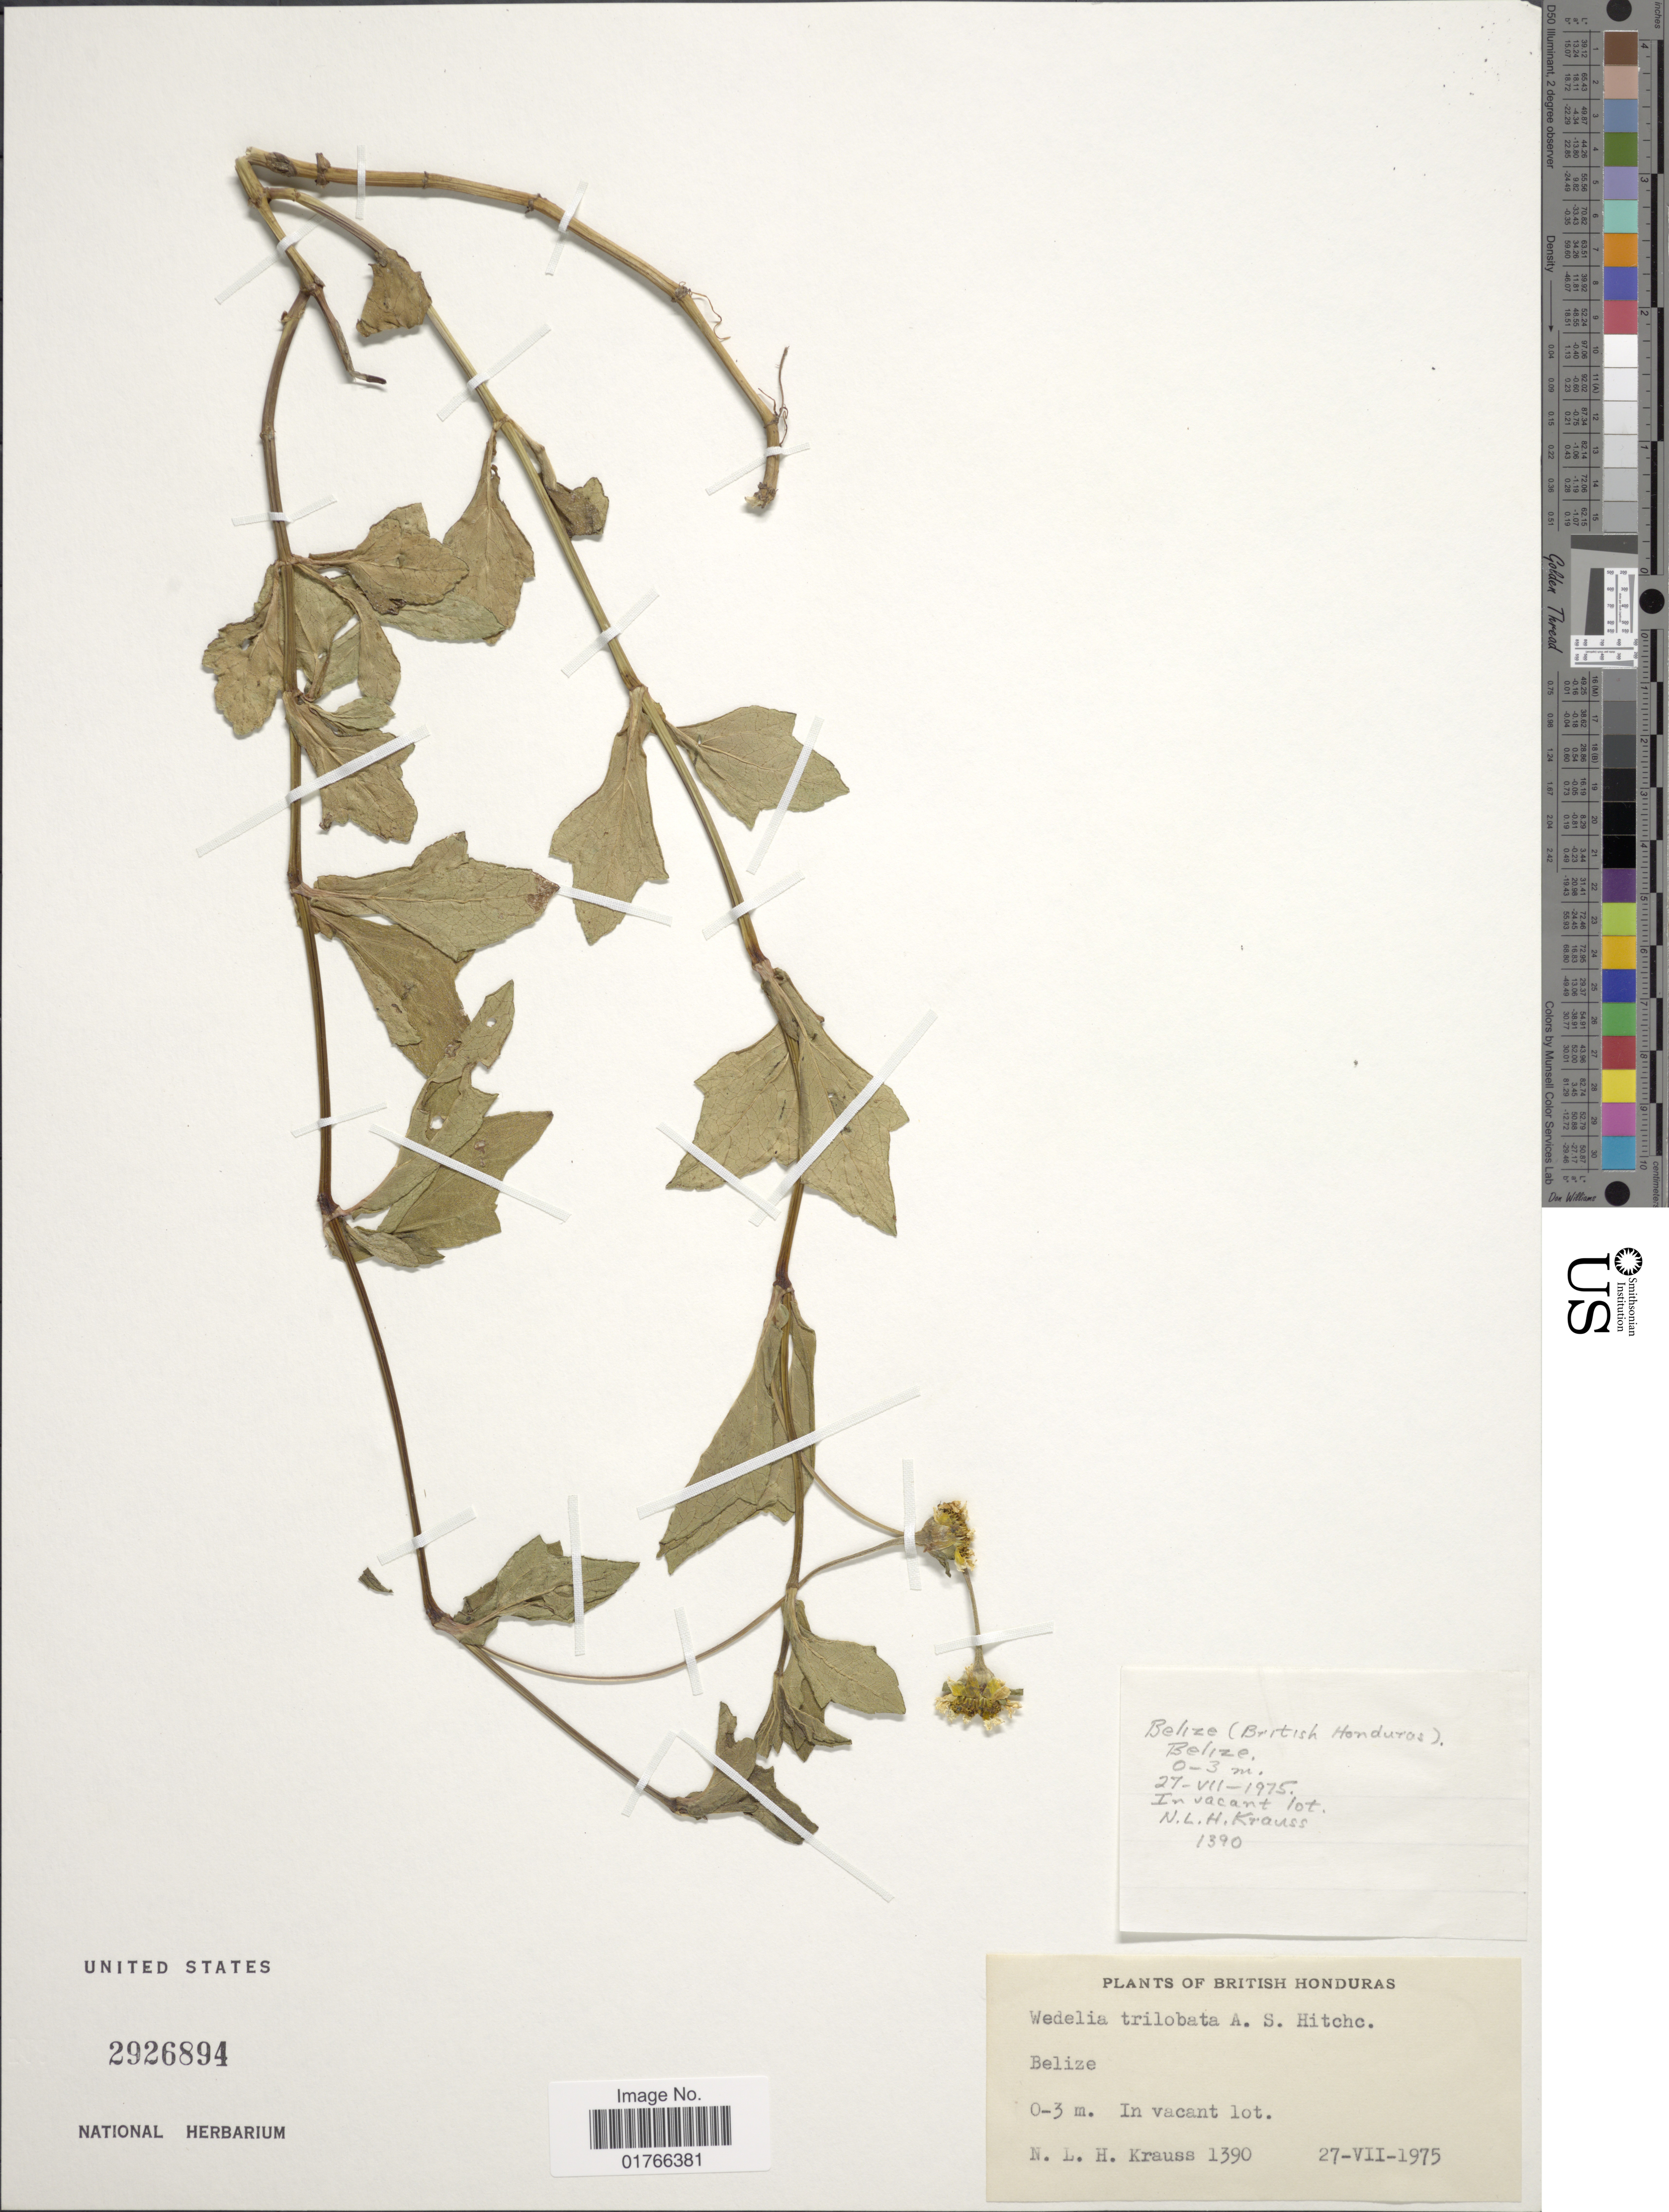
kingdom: Plantae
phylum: Tracheophyta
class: Magnoliopsida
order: Asterales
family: Asteraceae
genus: Sphagneticola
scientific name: Sphagneticola trilobata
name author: (L.) Pruski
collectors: N. Krauss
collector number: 1390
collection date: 1975-07-27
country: Belize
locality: British Honduras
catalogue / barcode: US 2926894